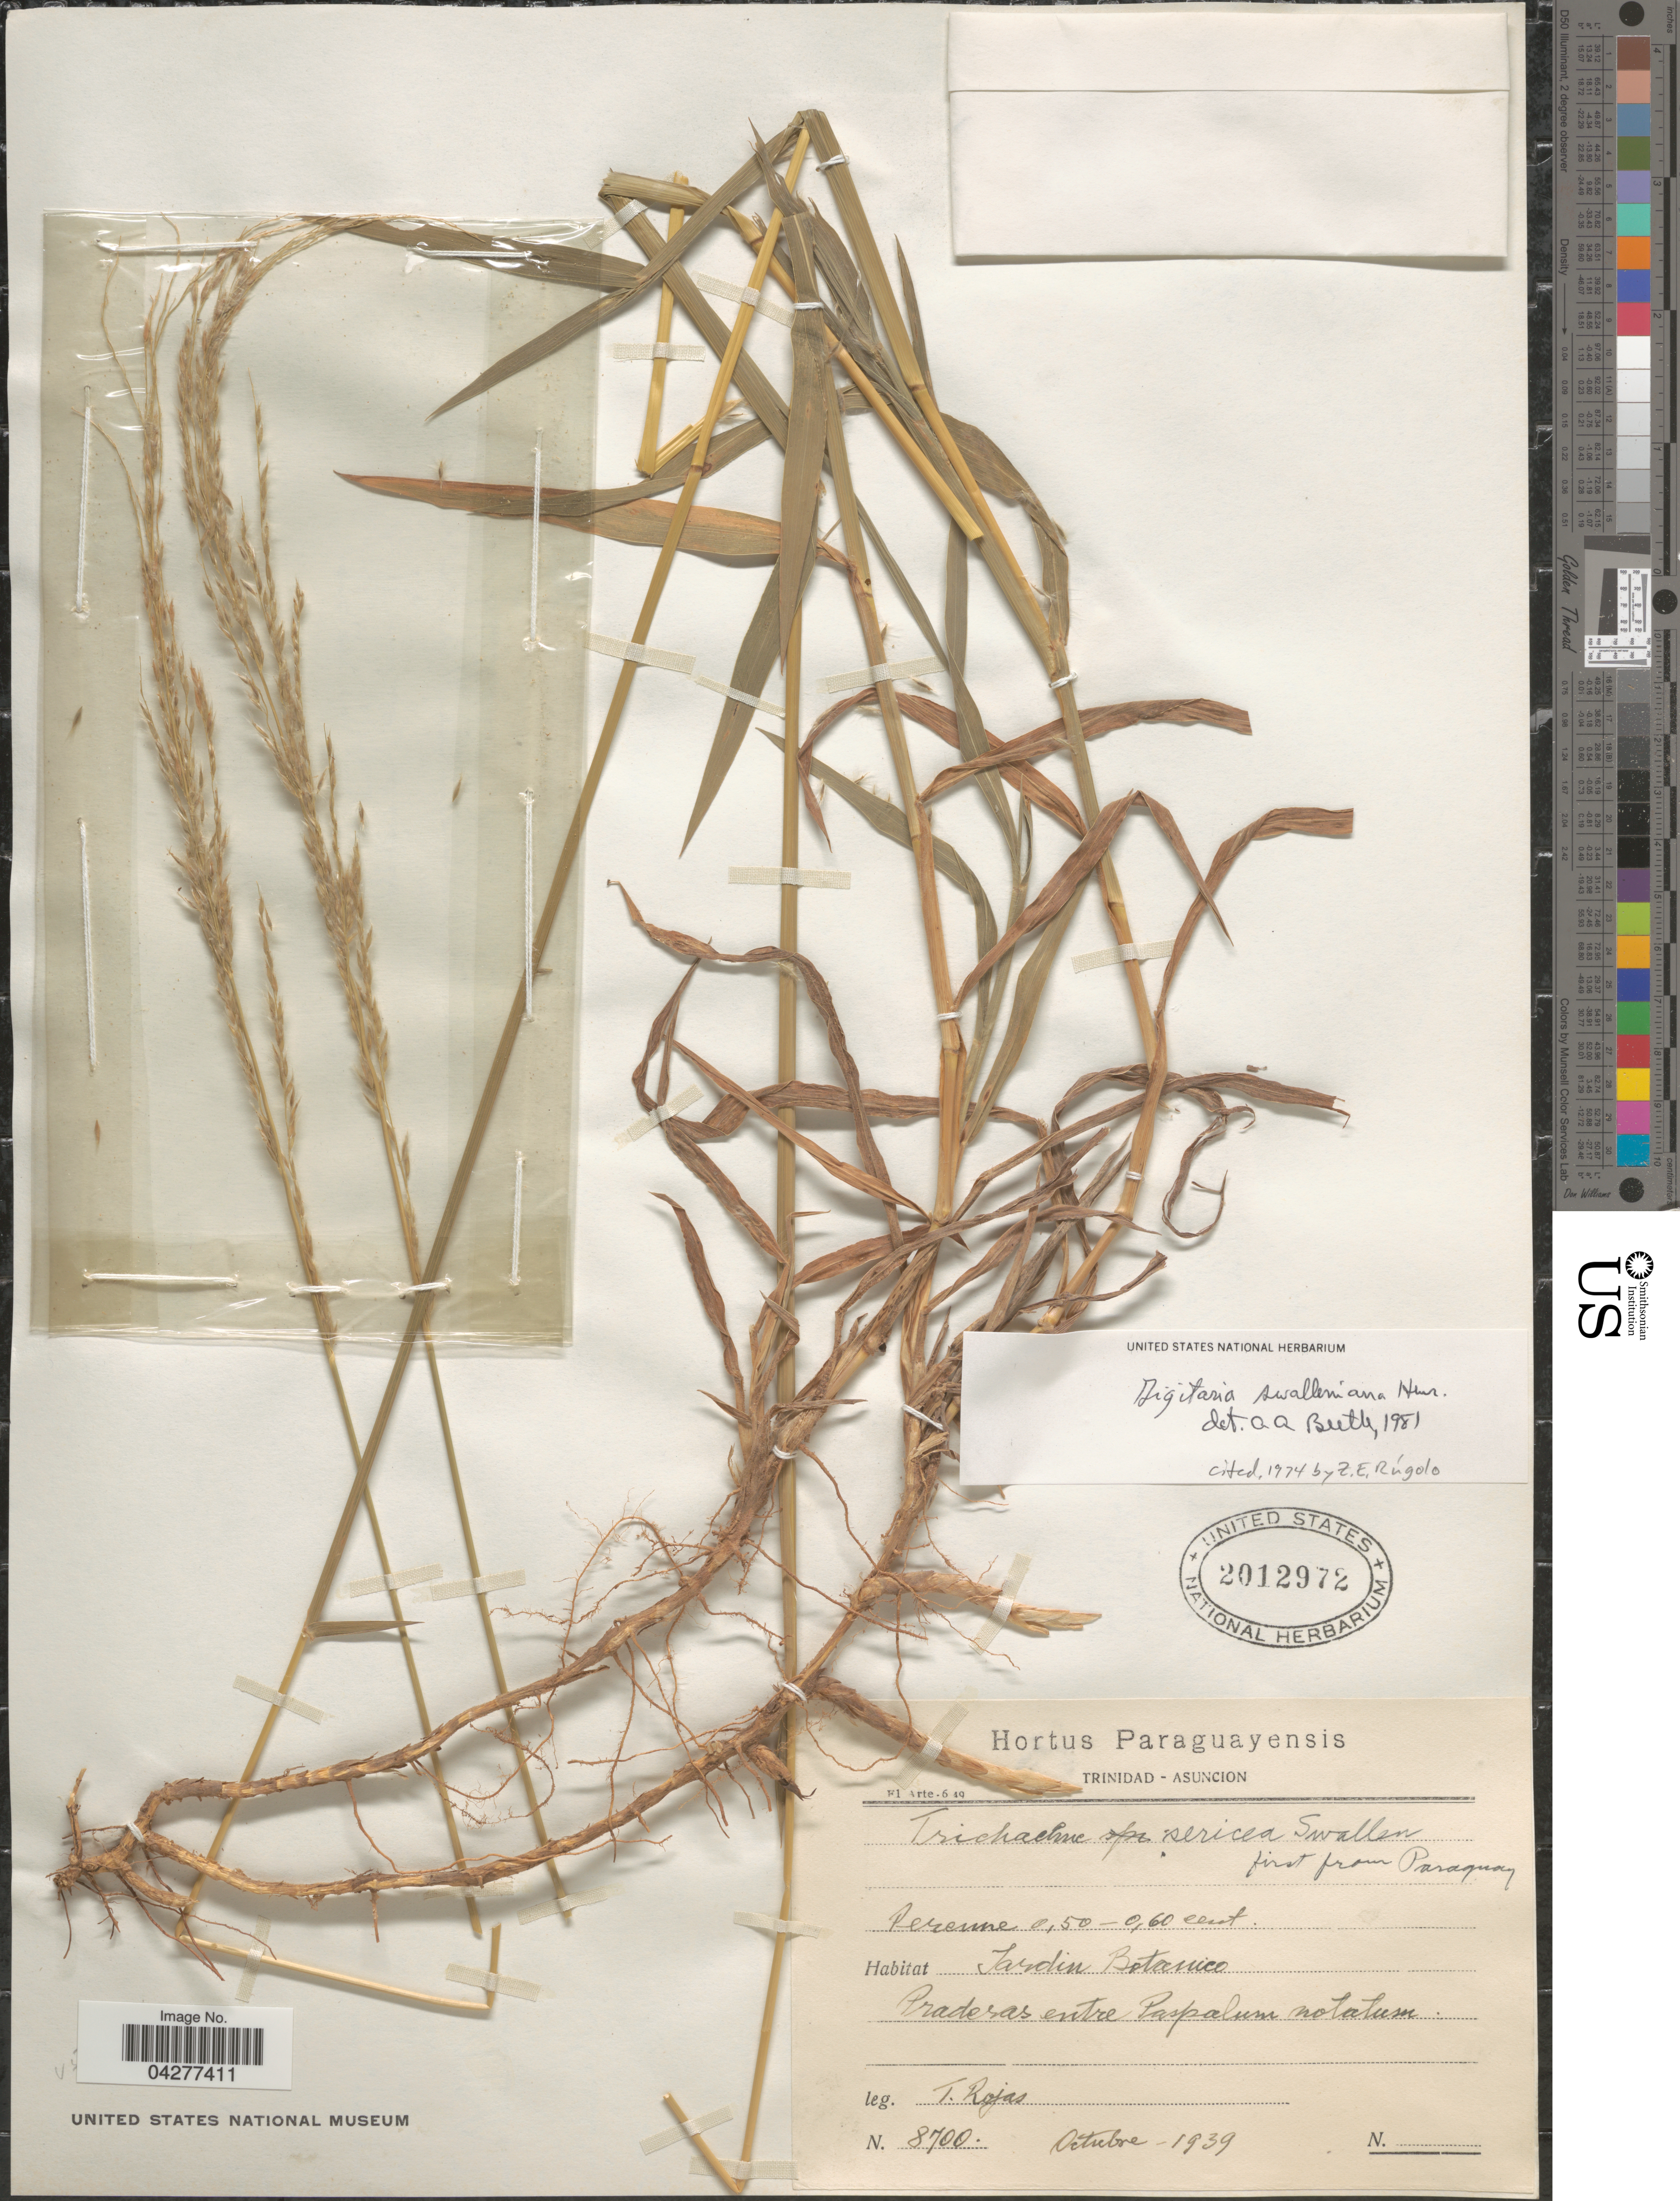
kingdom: Plantae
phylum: Tracheophyta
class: Liliopsida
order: Poales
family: Poaceae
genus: Digitaria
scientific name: Digitaria swalleniana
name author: Henr.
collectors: T. Rojas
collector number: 8700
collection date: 1939-10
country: Paraguay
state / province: Asuncion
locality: Jardin Botanico. Praderas entre Paspalum notatum.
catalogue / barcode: US 2012972